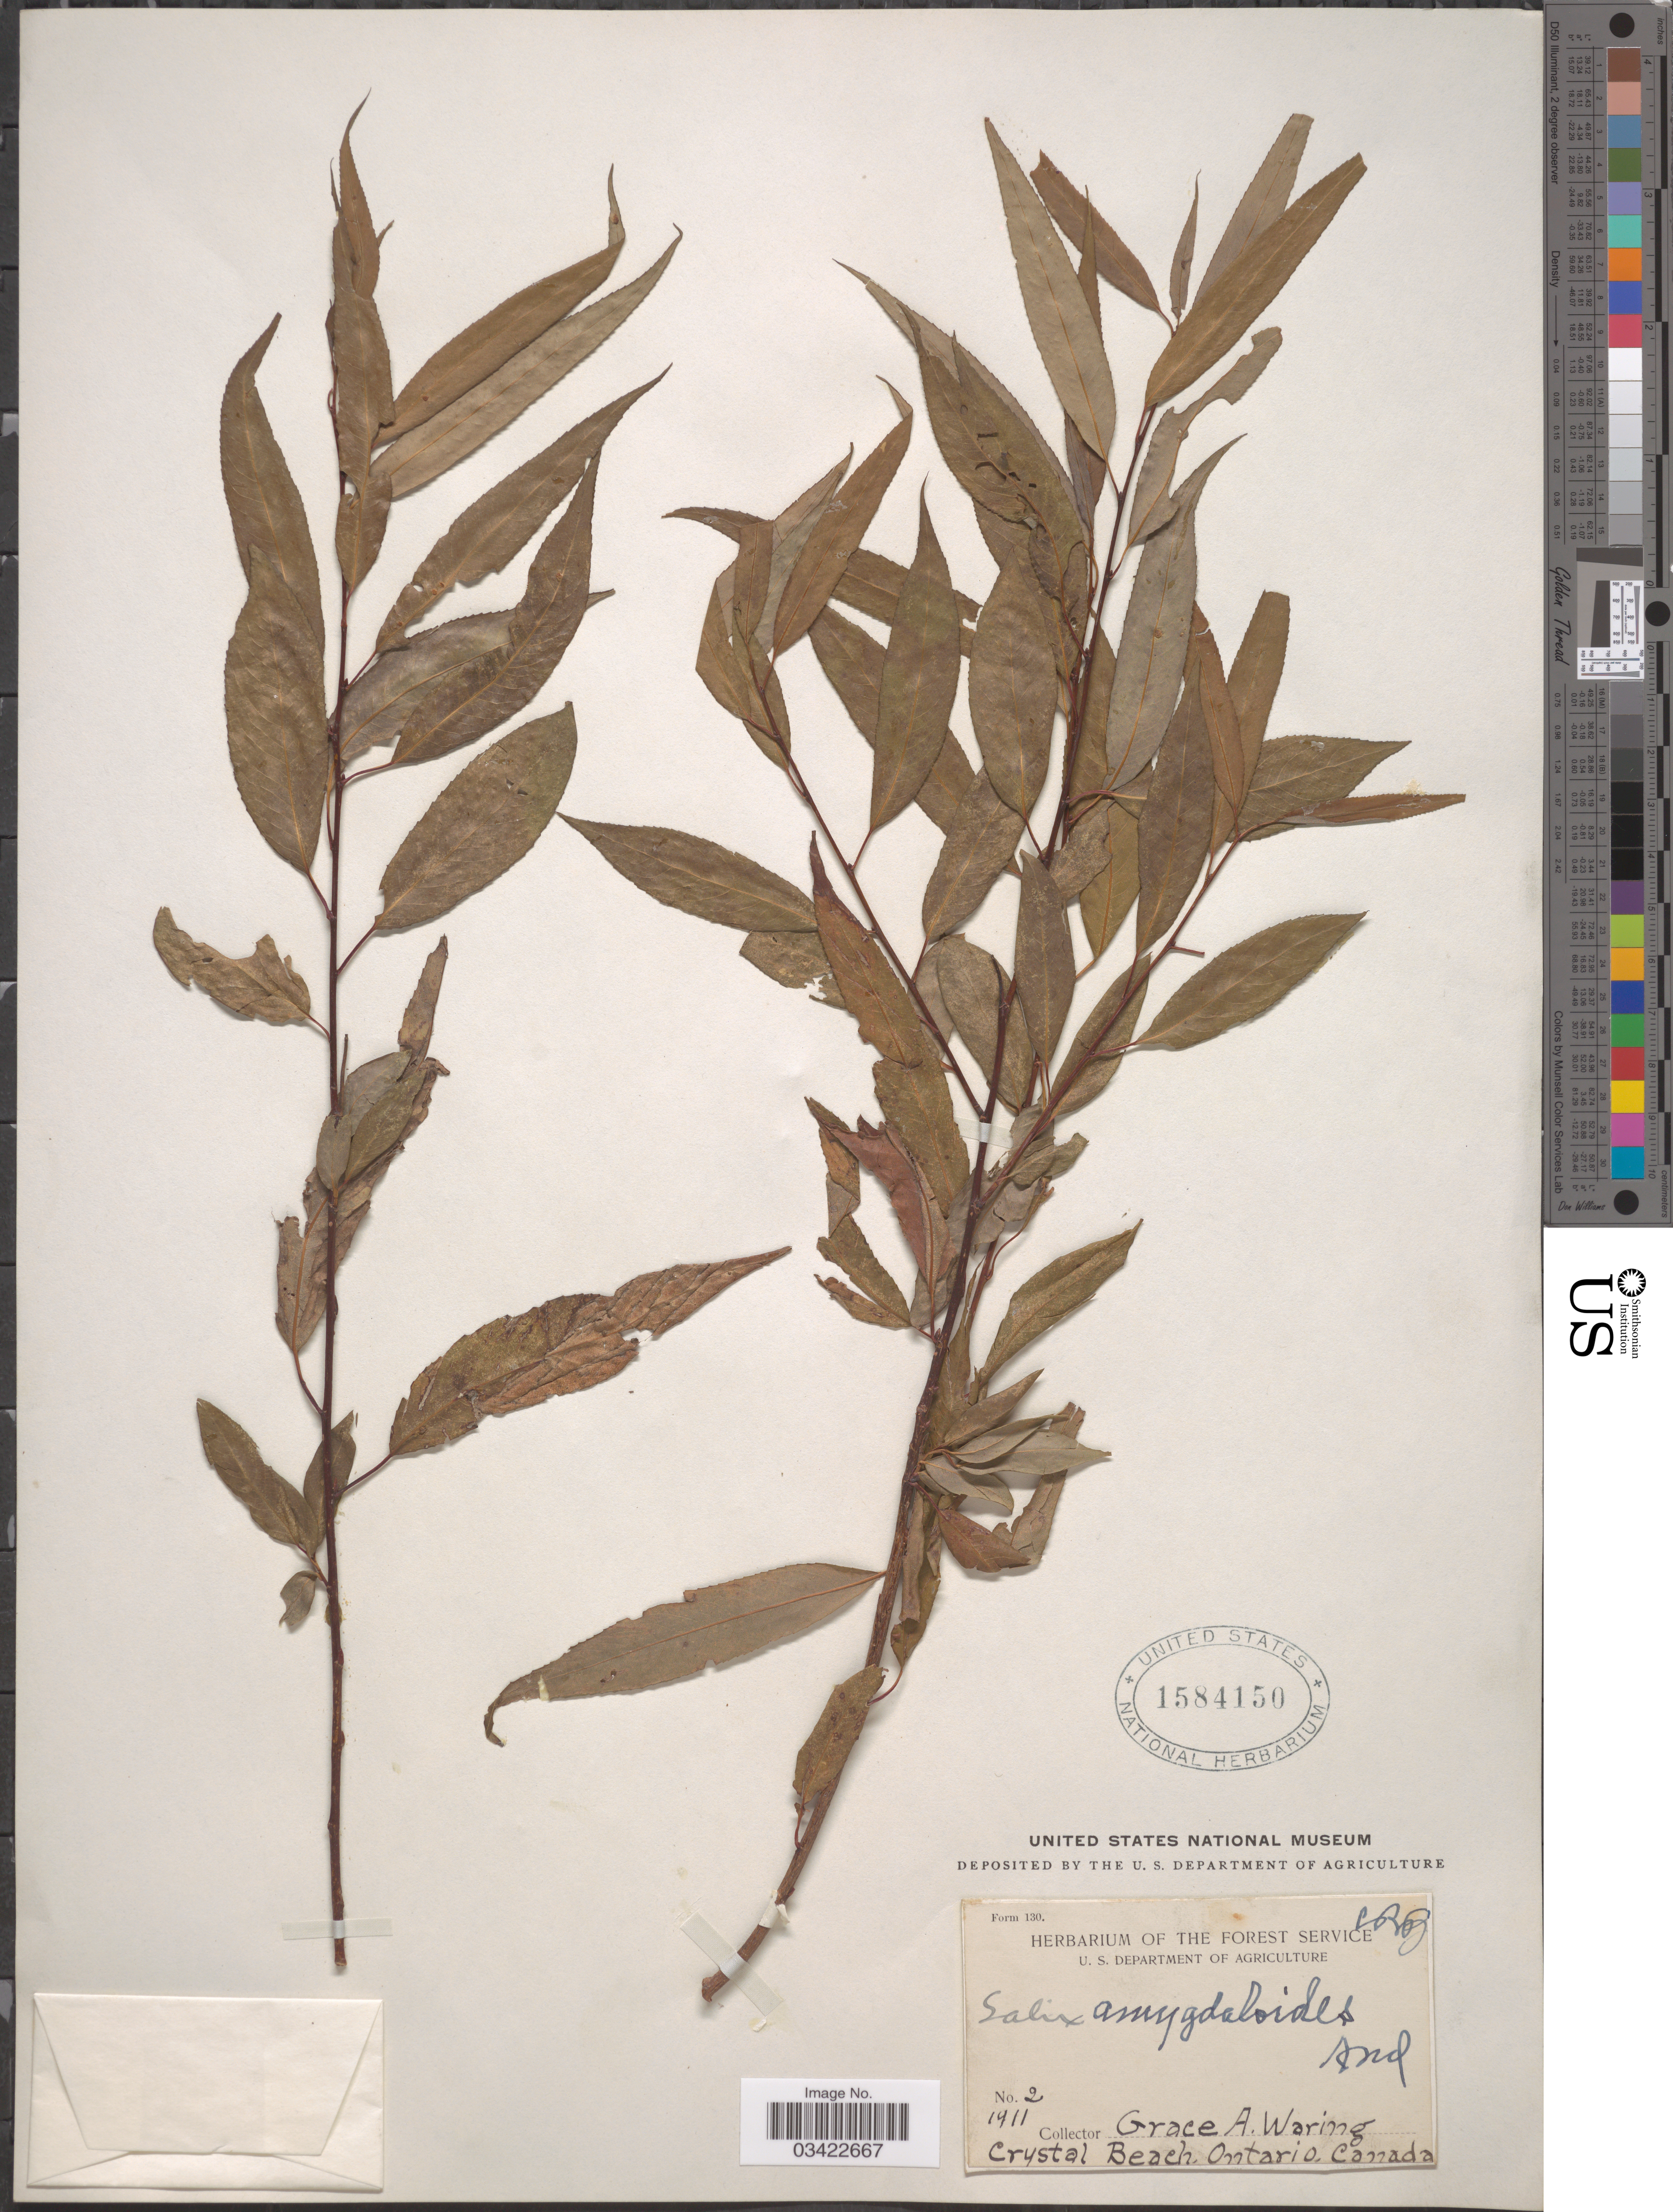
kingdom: Plantae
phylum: Tracheophyta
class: Magnoliopsida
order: Malpighiales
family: Salicaceae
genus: Salix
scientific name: Salix amygdaloides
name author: Andersson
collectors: G. Waring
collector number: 2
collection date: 1911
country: Canada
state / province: Ontario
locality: Crystal Beach.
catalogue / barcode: US 1584150